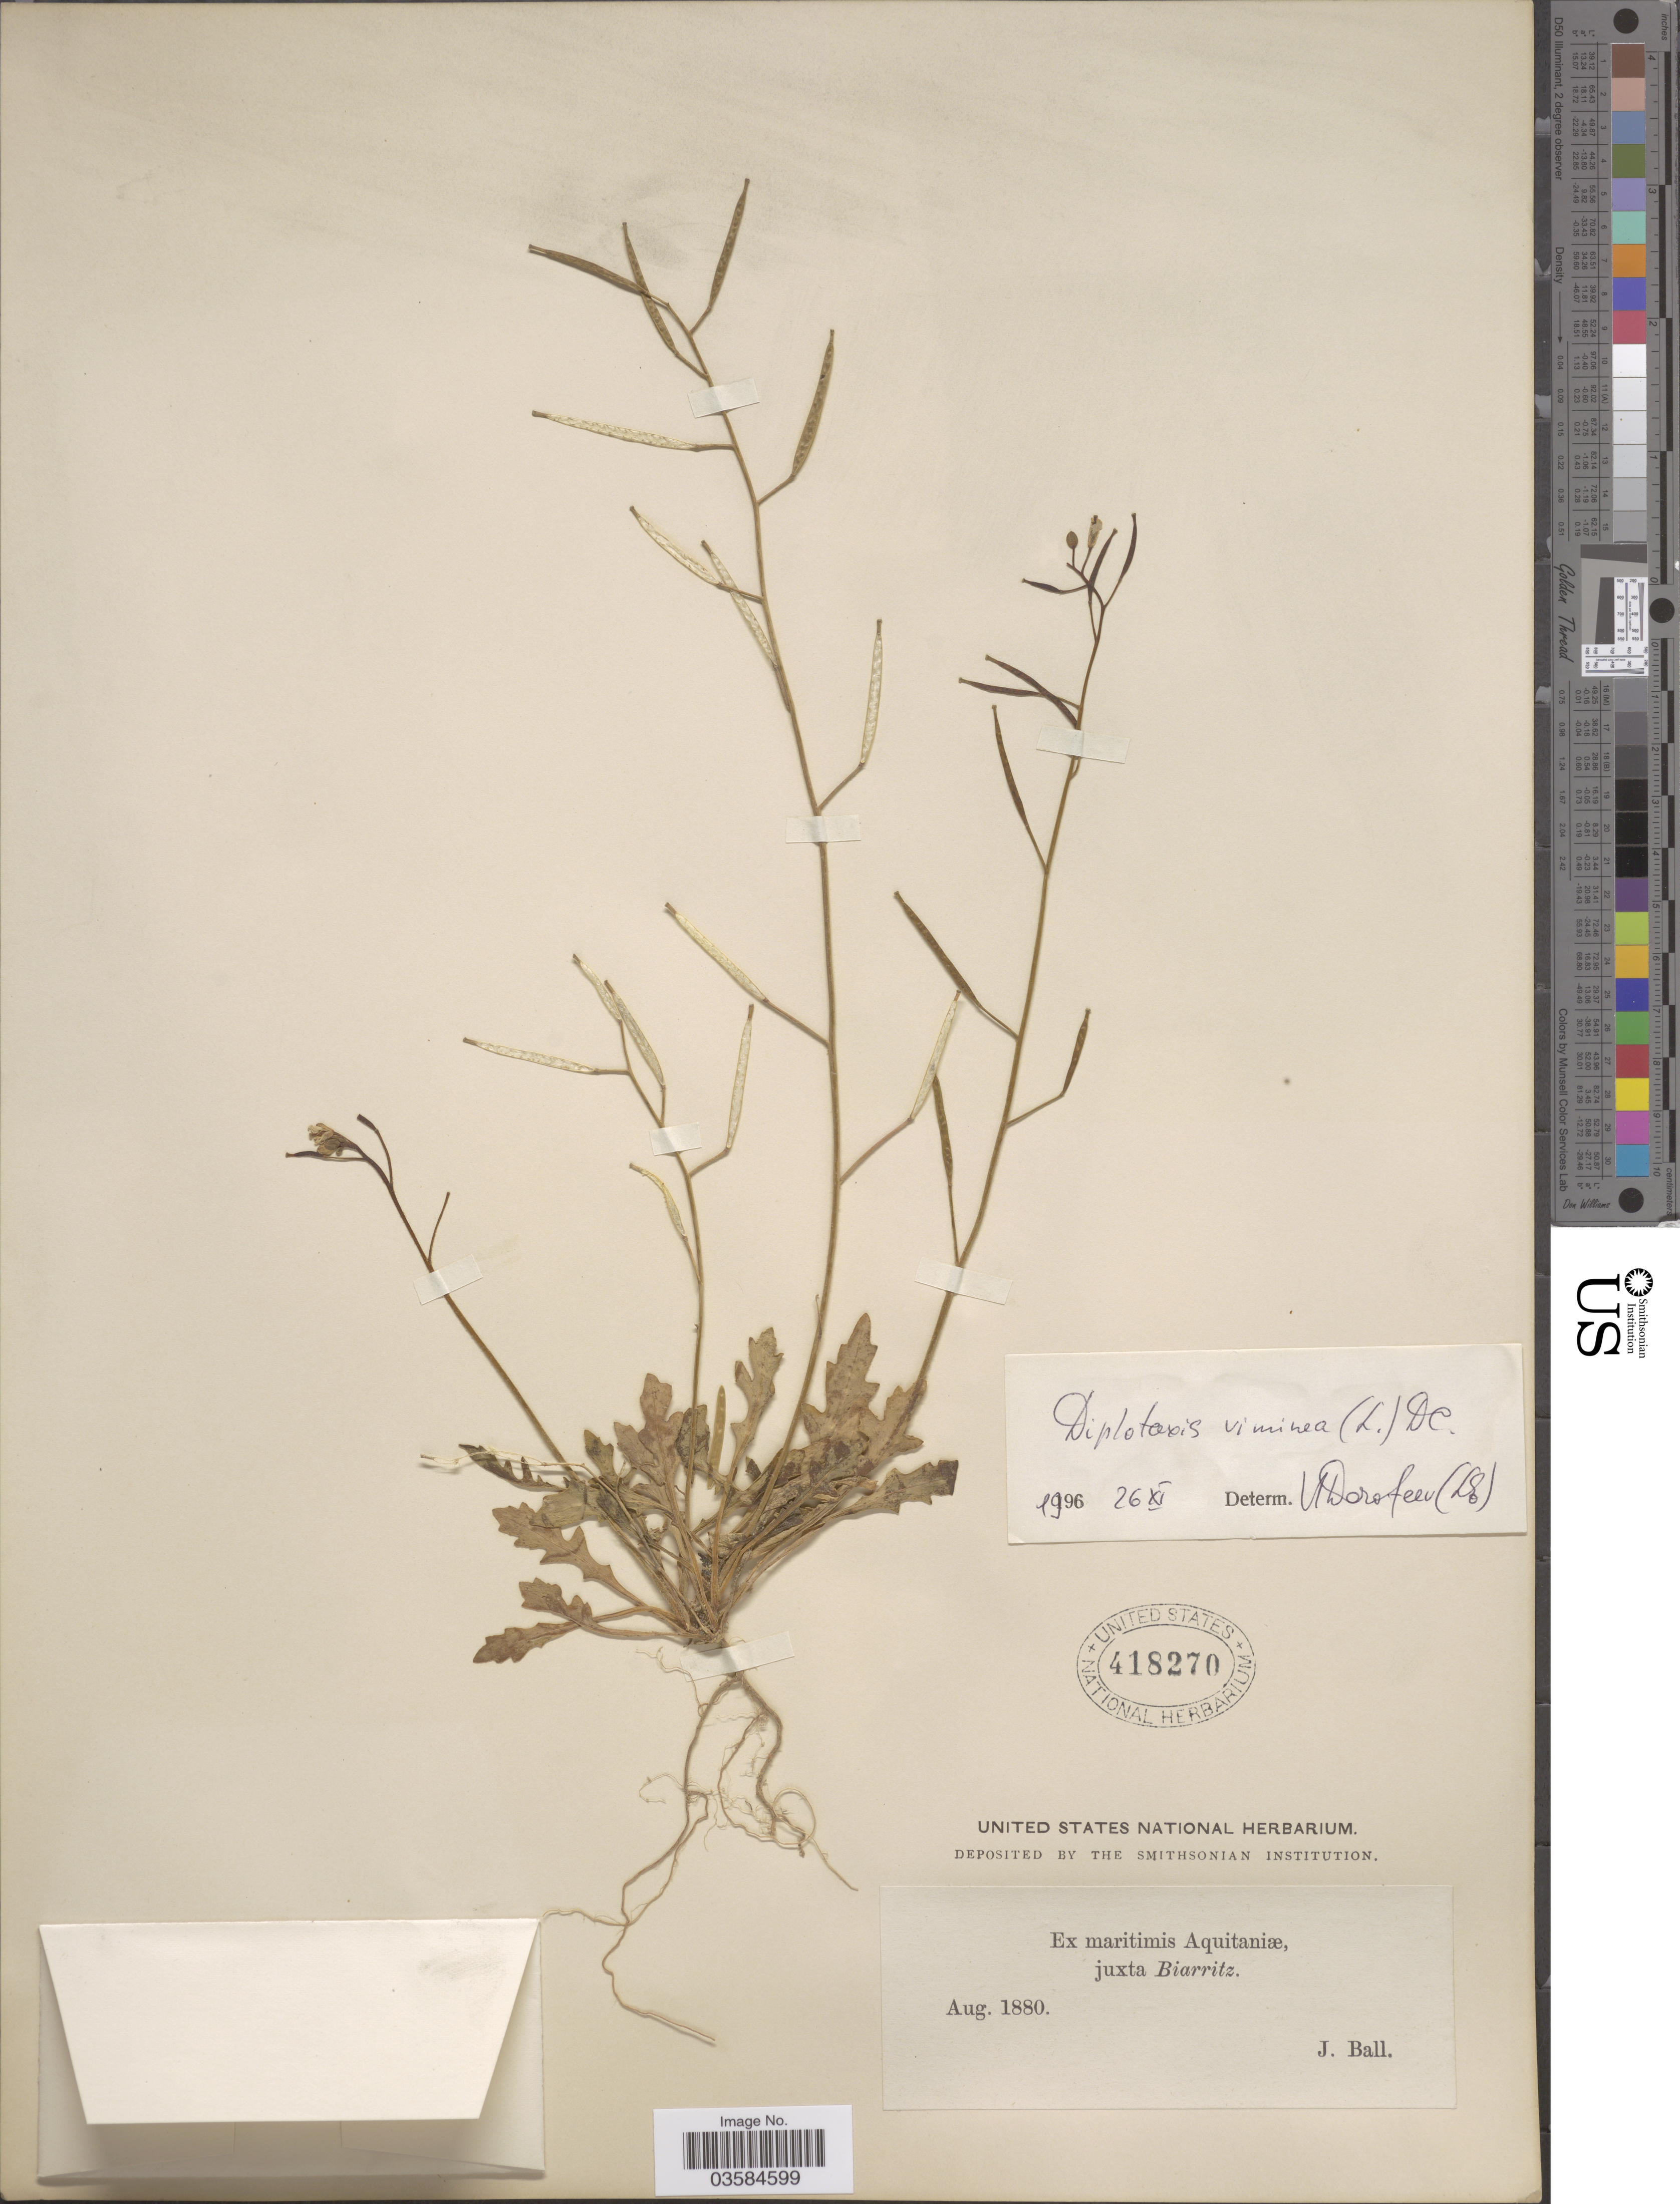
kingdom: Plantae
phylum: Tracheophyta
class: Magnoliopsida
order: Brassicales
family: Brassicaceae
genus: Diplotaxis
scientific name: Diplotaxis viminea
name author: (L.) DC.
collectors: J. Ball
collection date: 1880-08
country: France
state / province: Nouvelle-Aquitaine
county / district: Pyrénées-Atlantiques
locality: Ex maritimis Aquitaniæ, juxta Biarritz.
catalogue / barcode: US 418270